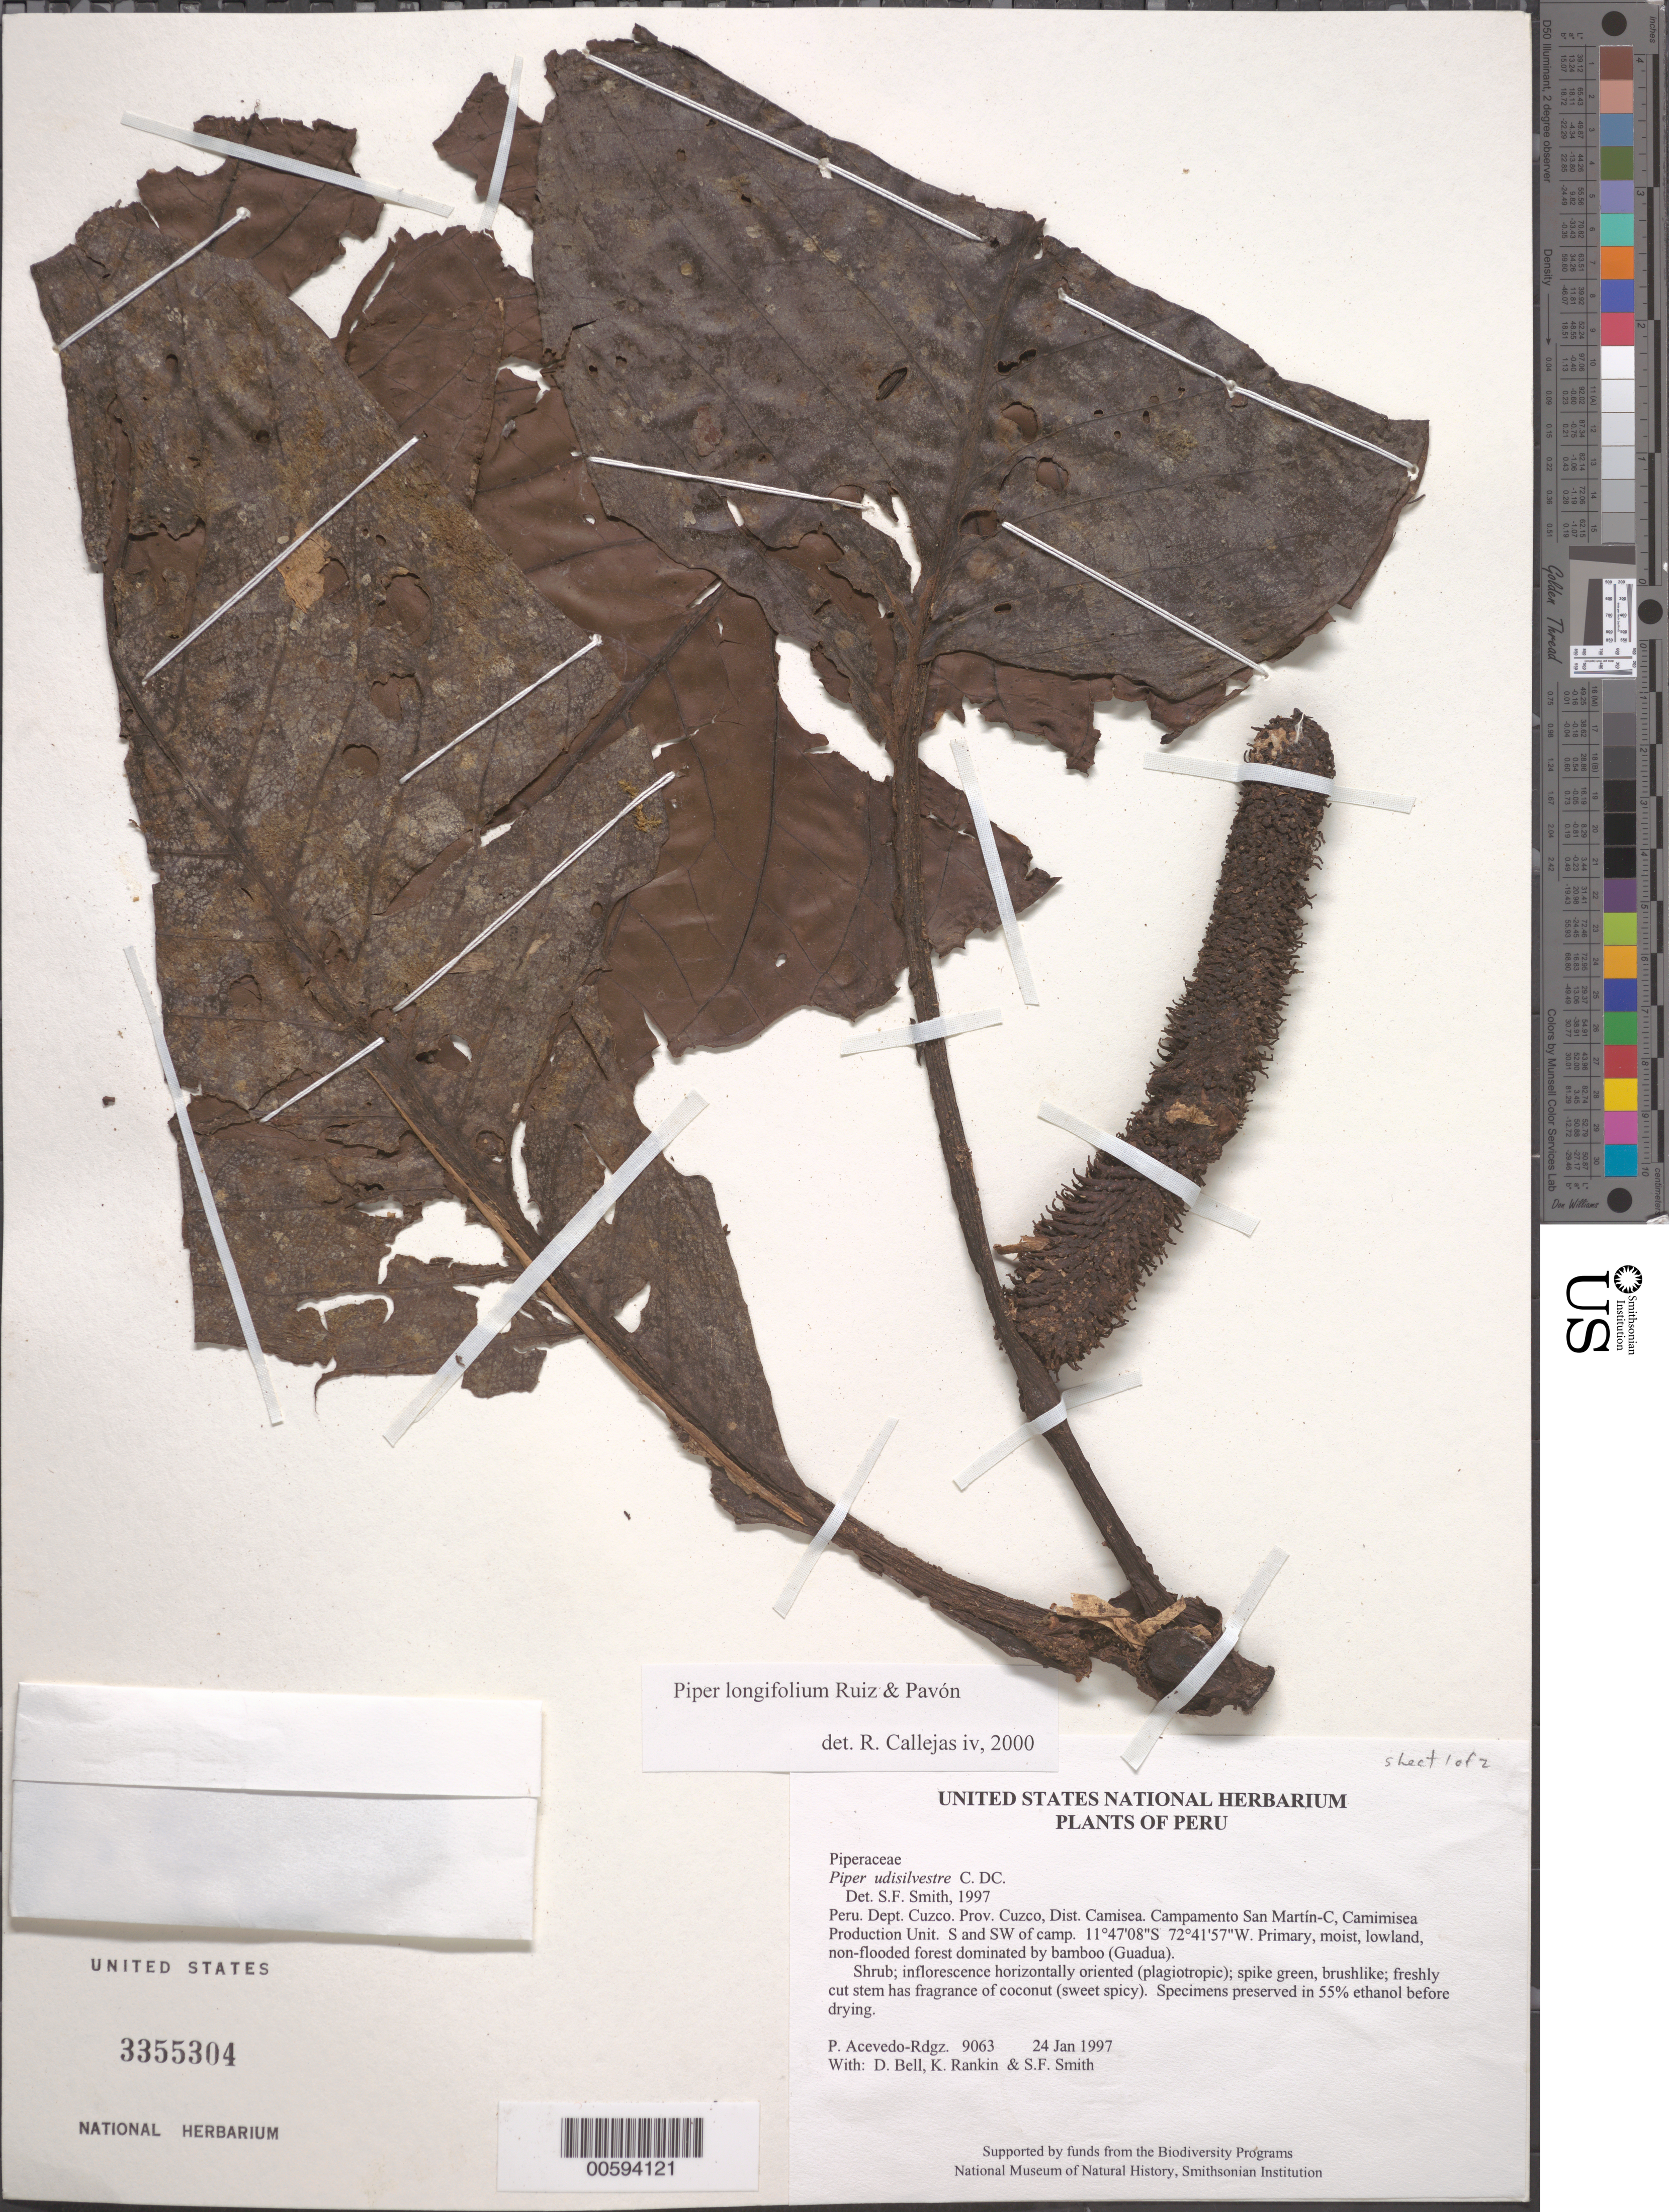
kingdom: Plantae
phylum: Tracheophyta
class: Magnoliopsida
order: Piperales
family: Piperaceae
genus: Piper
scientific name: Piper longifolium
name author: Ruiz & Pav.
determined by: Callejas, Ricardo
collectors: P. Acevedo-Rodr., D. A. Bell, K. B. Rankin & S.F. Smith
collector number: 9063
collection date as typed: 24 Jan 1997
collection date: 1997-01-24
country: Peru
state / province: Cusco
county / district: Cusco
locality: Districto Camisea, Campamento San Martín-C, Camimisea Production Unit. S and SW of camp.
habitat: Primary, moist, lowland, non-flooded forest dominated by bamboo (Guadua).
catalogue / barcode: US 3355304